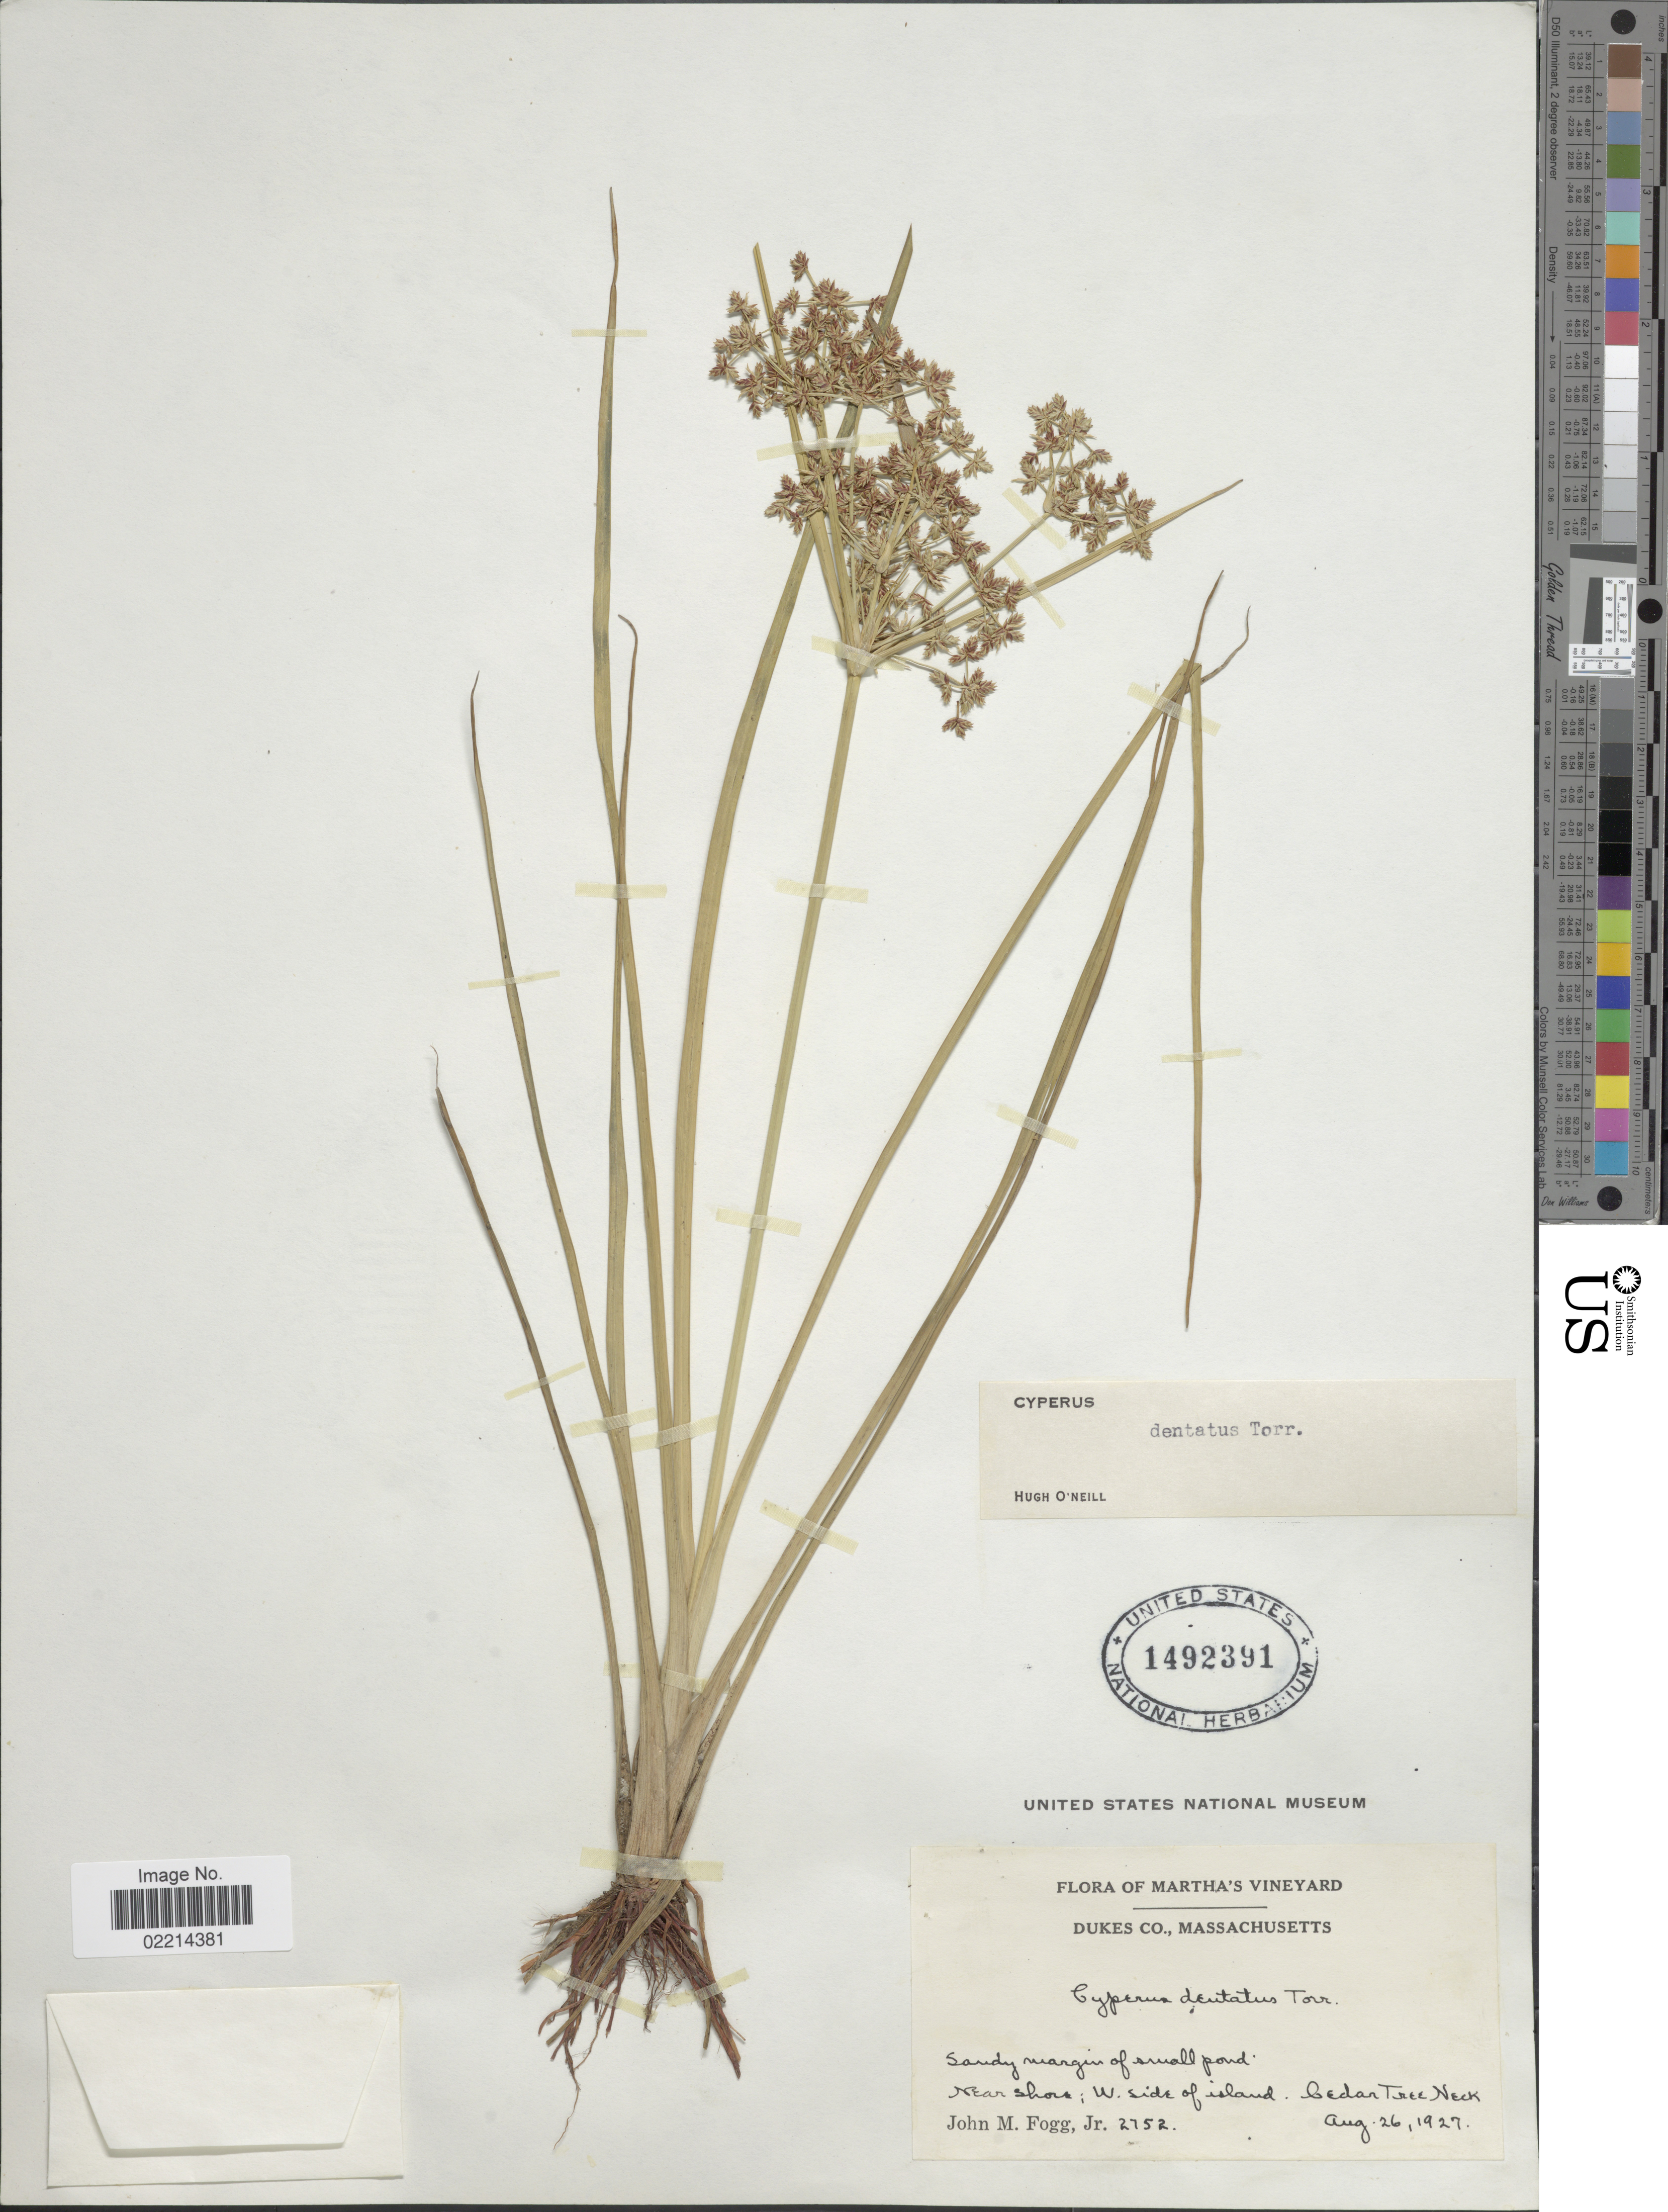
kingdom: Plantae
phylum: Tracheophyta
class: Liliopsida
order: Poales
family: Cyperaceae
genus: Cyperus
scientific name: Cyperus dentatus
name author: Torr.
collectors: J. Fogg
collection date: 1927-08-26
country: United States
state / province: Massachusetts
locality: Martha's Vineyard Dukes Co., Sandy margin of small pond, Near shore; W side of island, Cedar Tree Neck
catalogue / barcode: US 1492391